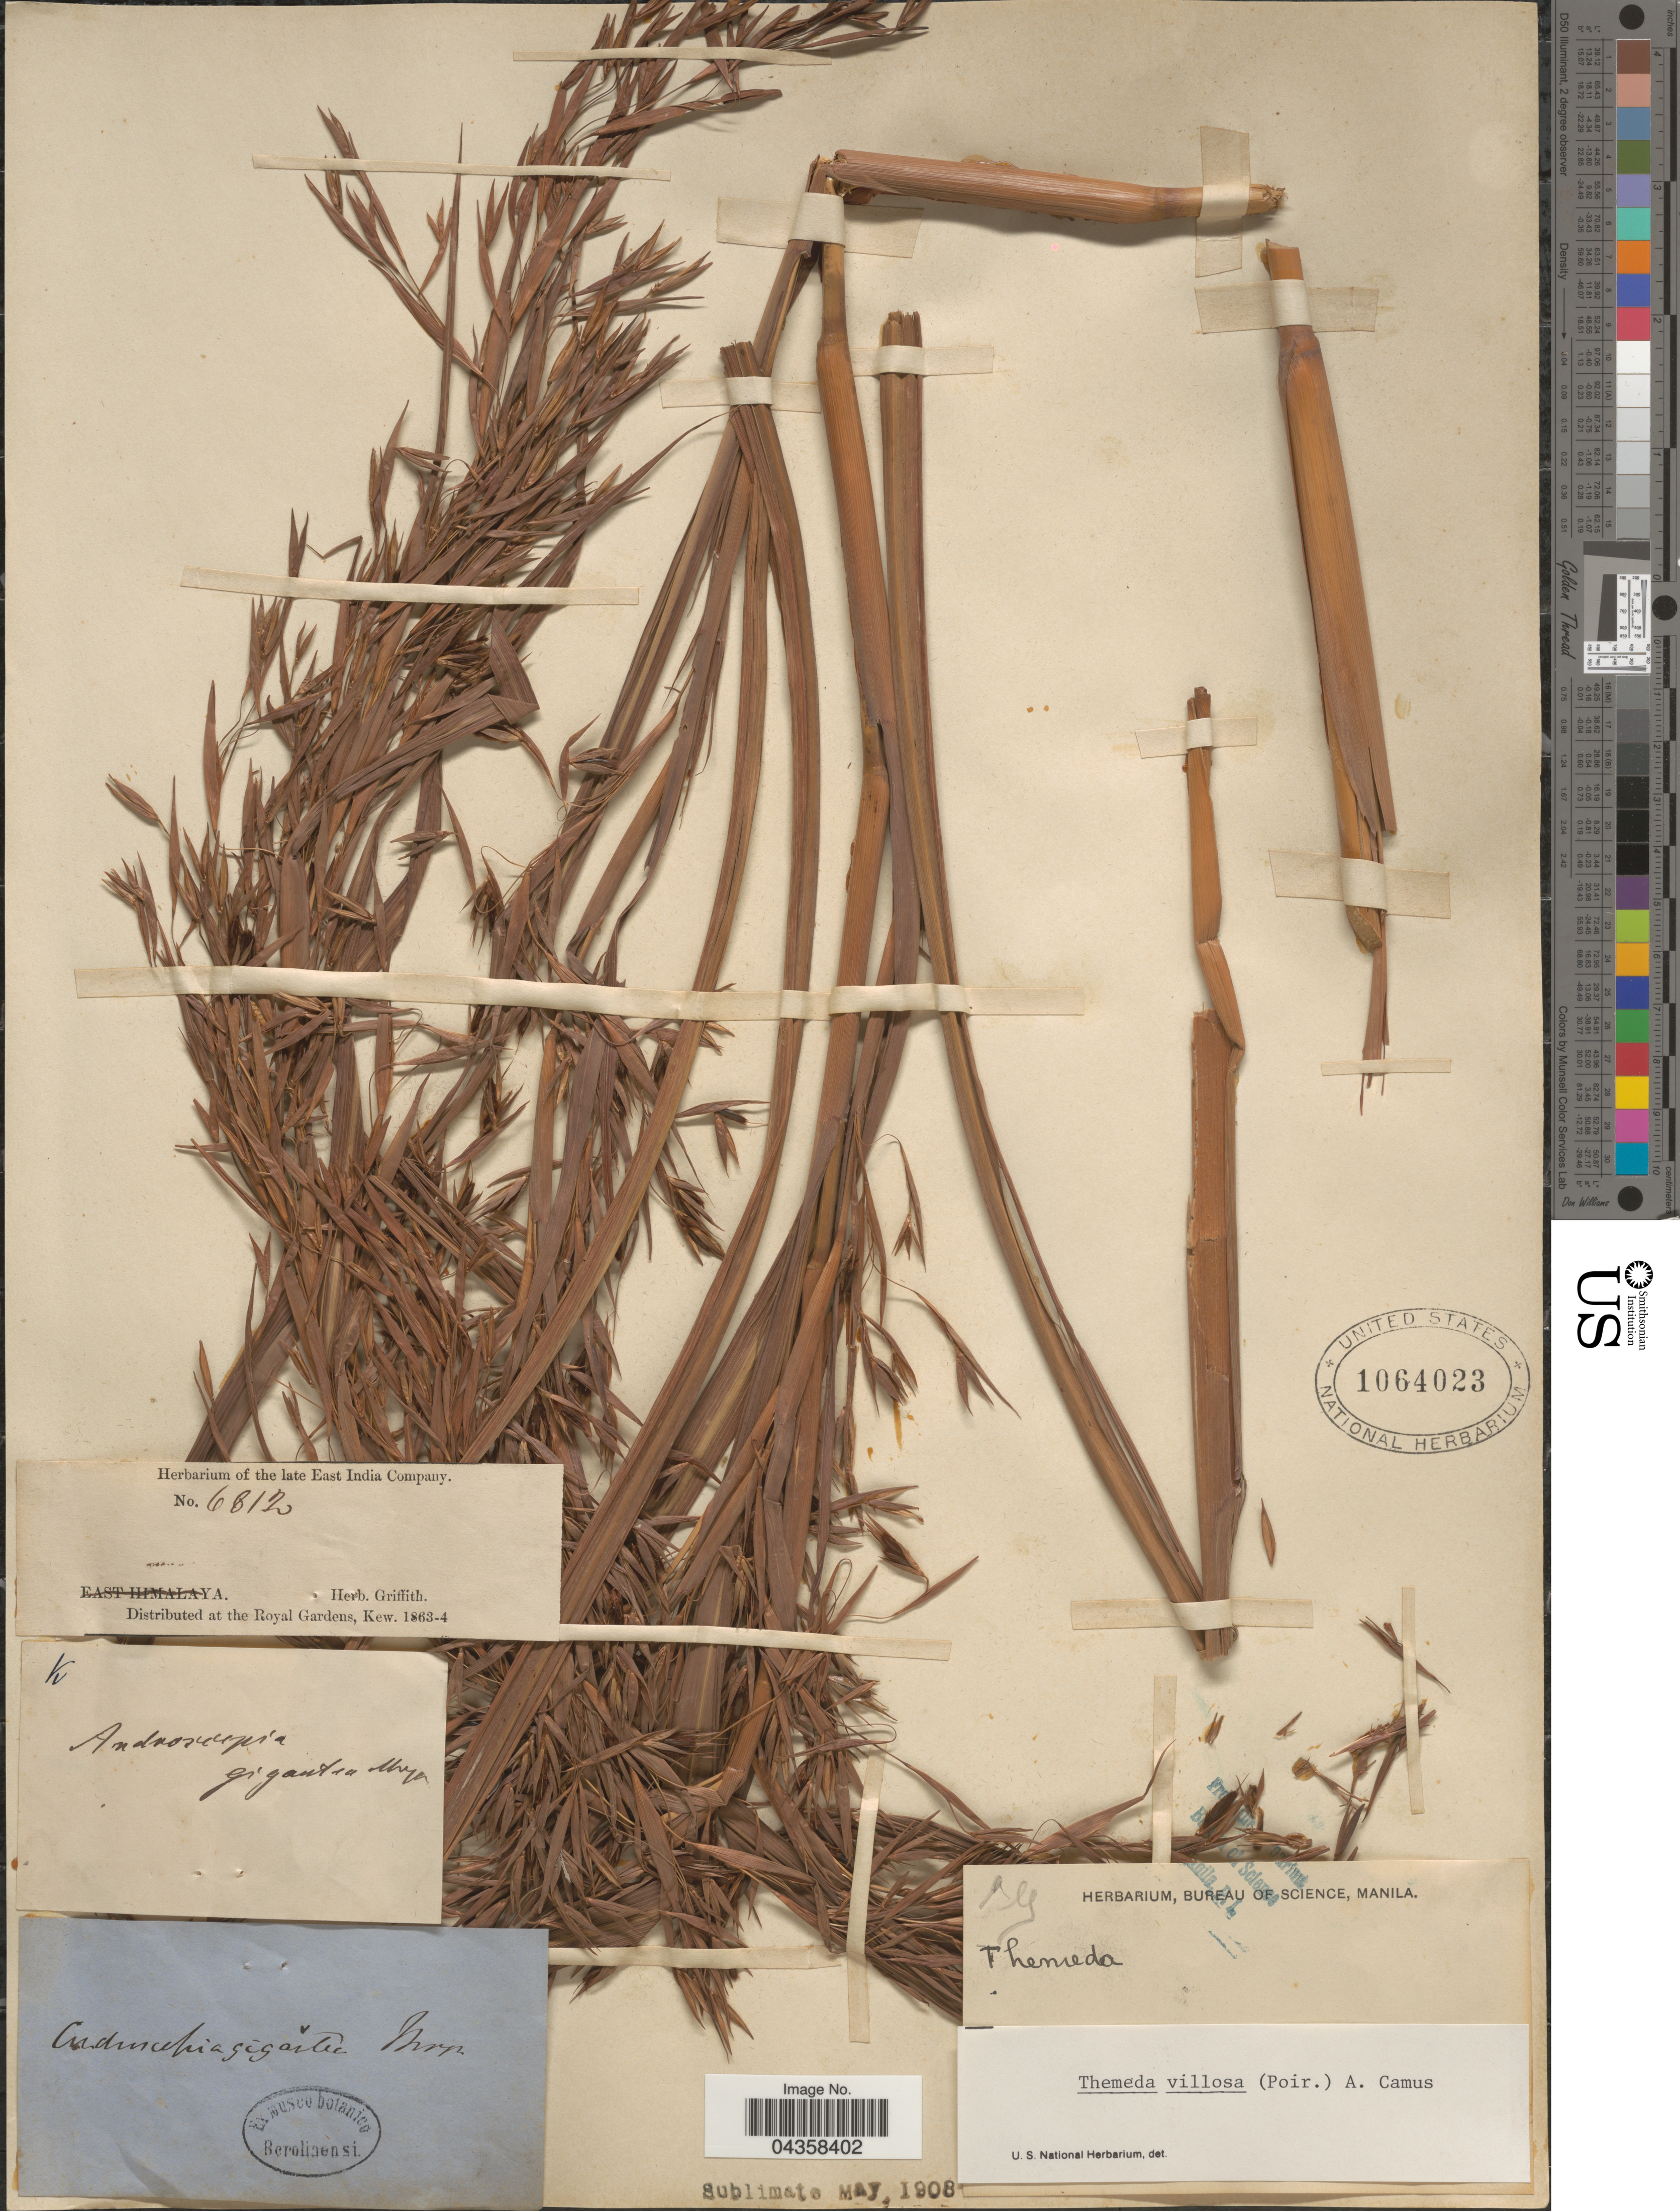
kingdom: Plantae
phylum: Tracheophyta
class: Liliopsida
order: Poales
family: Poaceae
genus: Themeda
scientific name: Themeda villosa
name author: (Lam.) A. Camus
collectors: ex herb. Griffith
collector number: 6812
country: India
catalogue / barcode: US 1064023